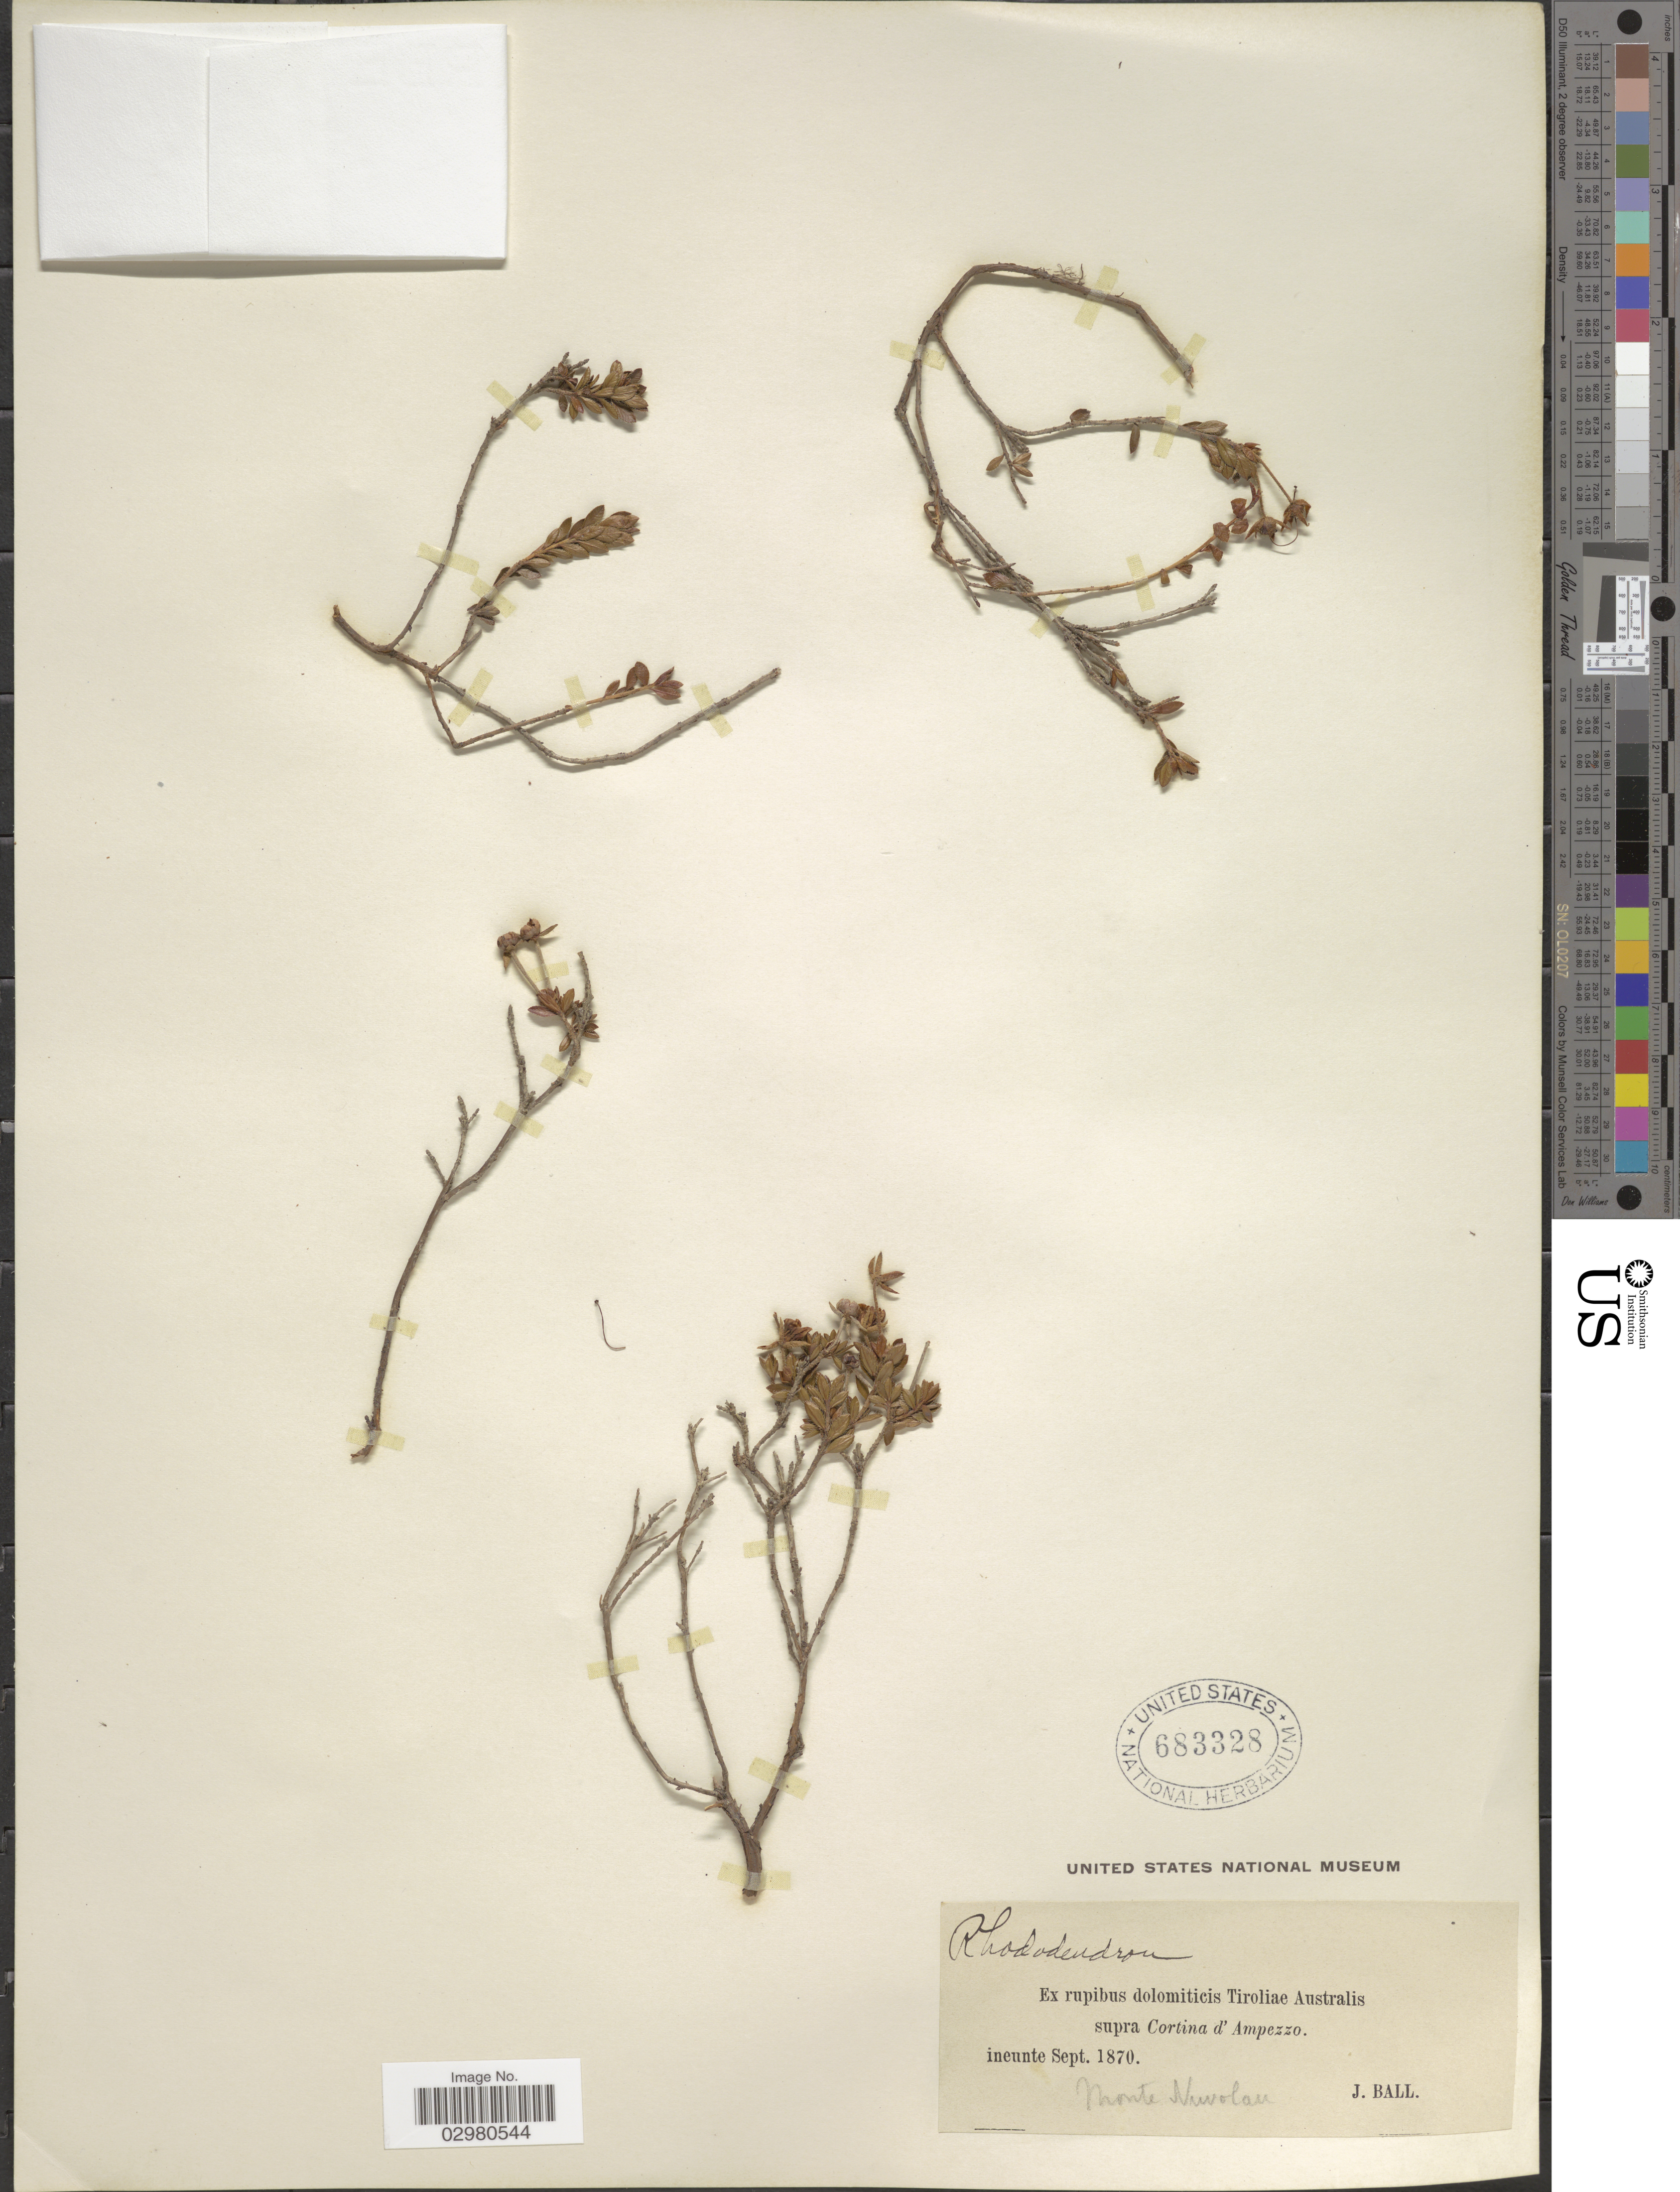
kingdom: Plantae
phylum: Tracheophyta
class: Magnoliopsida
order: Ericales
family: Ericaceae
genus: Rhodothamnus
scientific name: Rhodothamnus sp.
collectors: J. Ball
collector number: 7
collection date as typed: ineunte Sept. 1870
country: Italy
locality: Ex rupibus dolomiticis Tiroliae Australis supra Cortina d' Ampezzo.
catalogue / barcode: US 683328